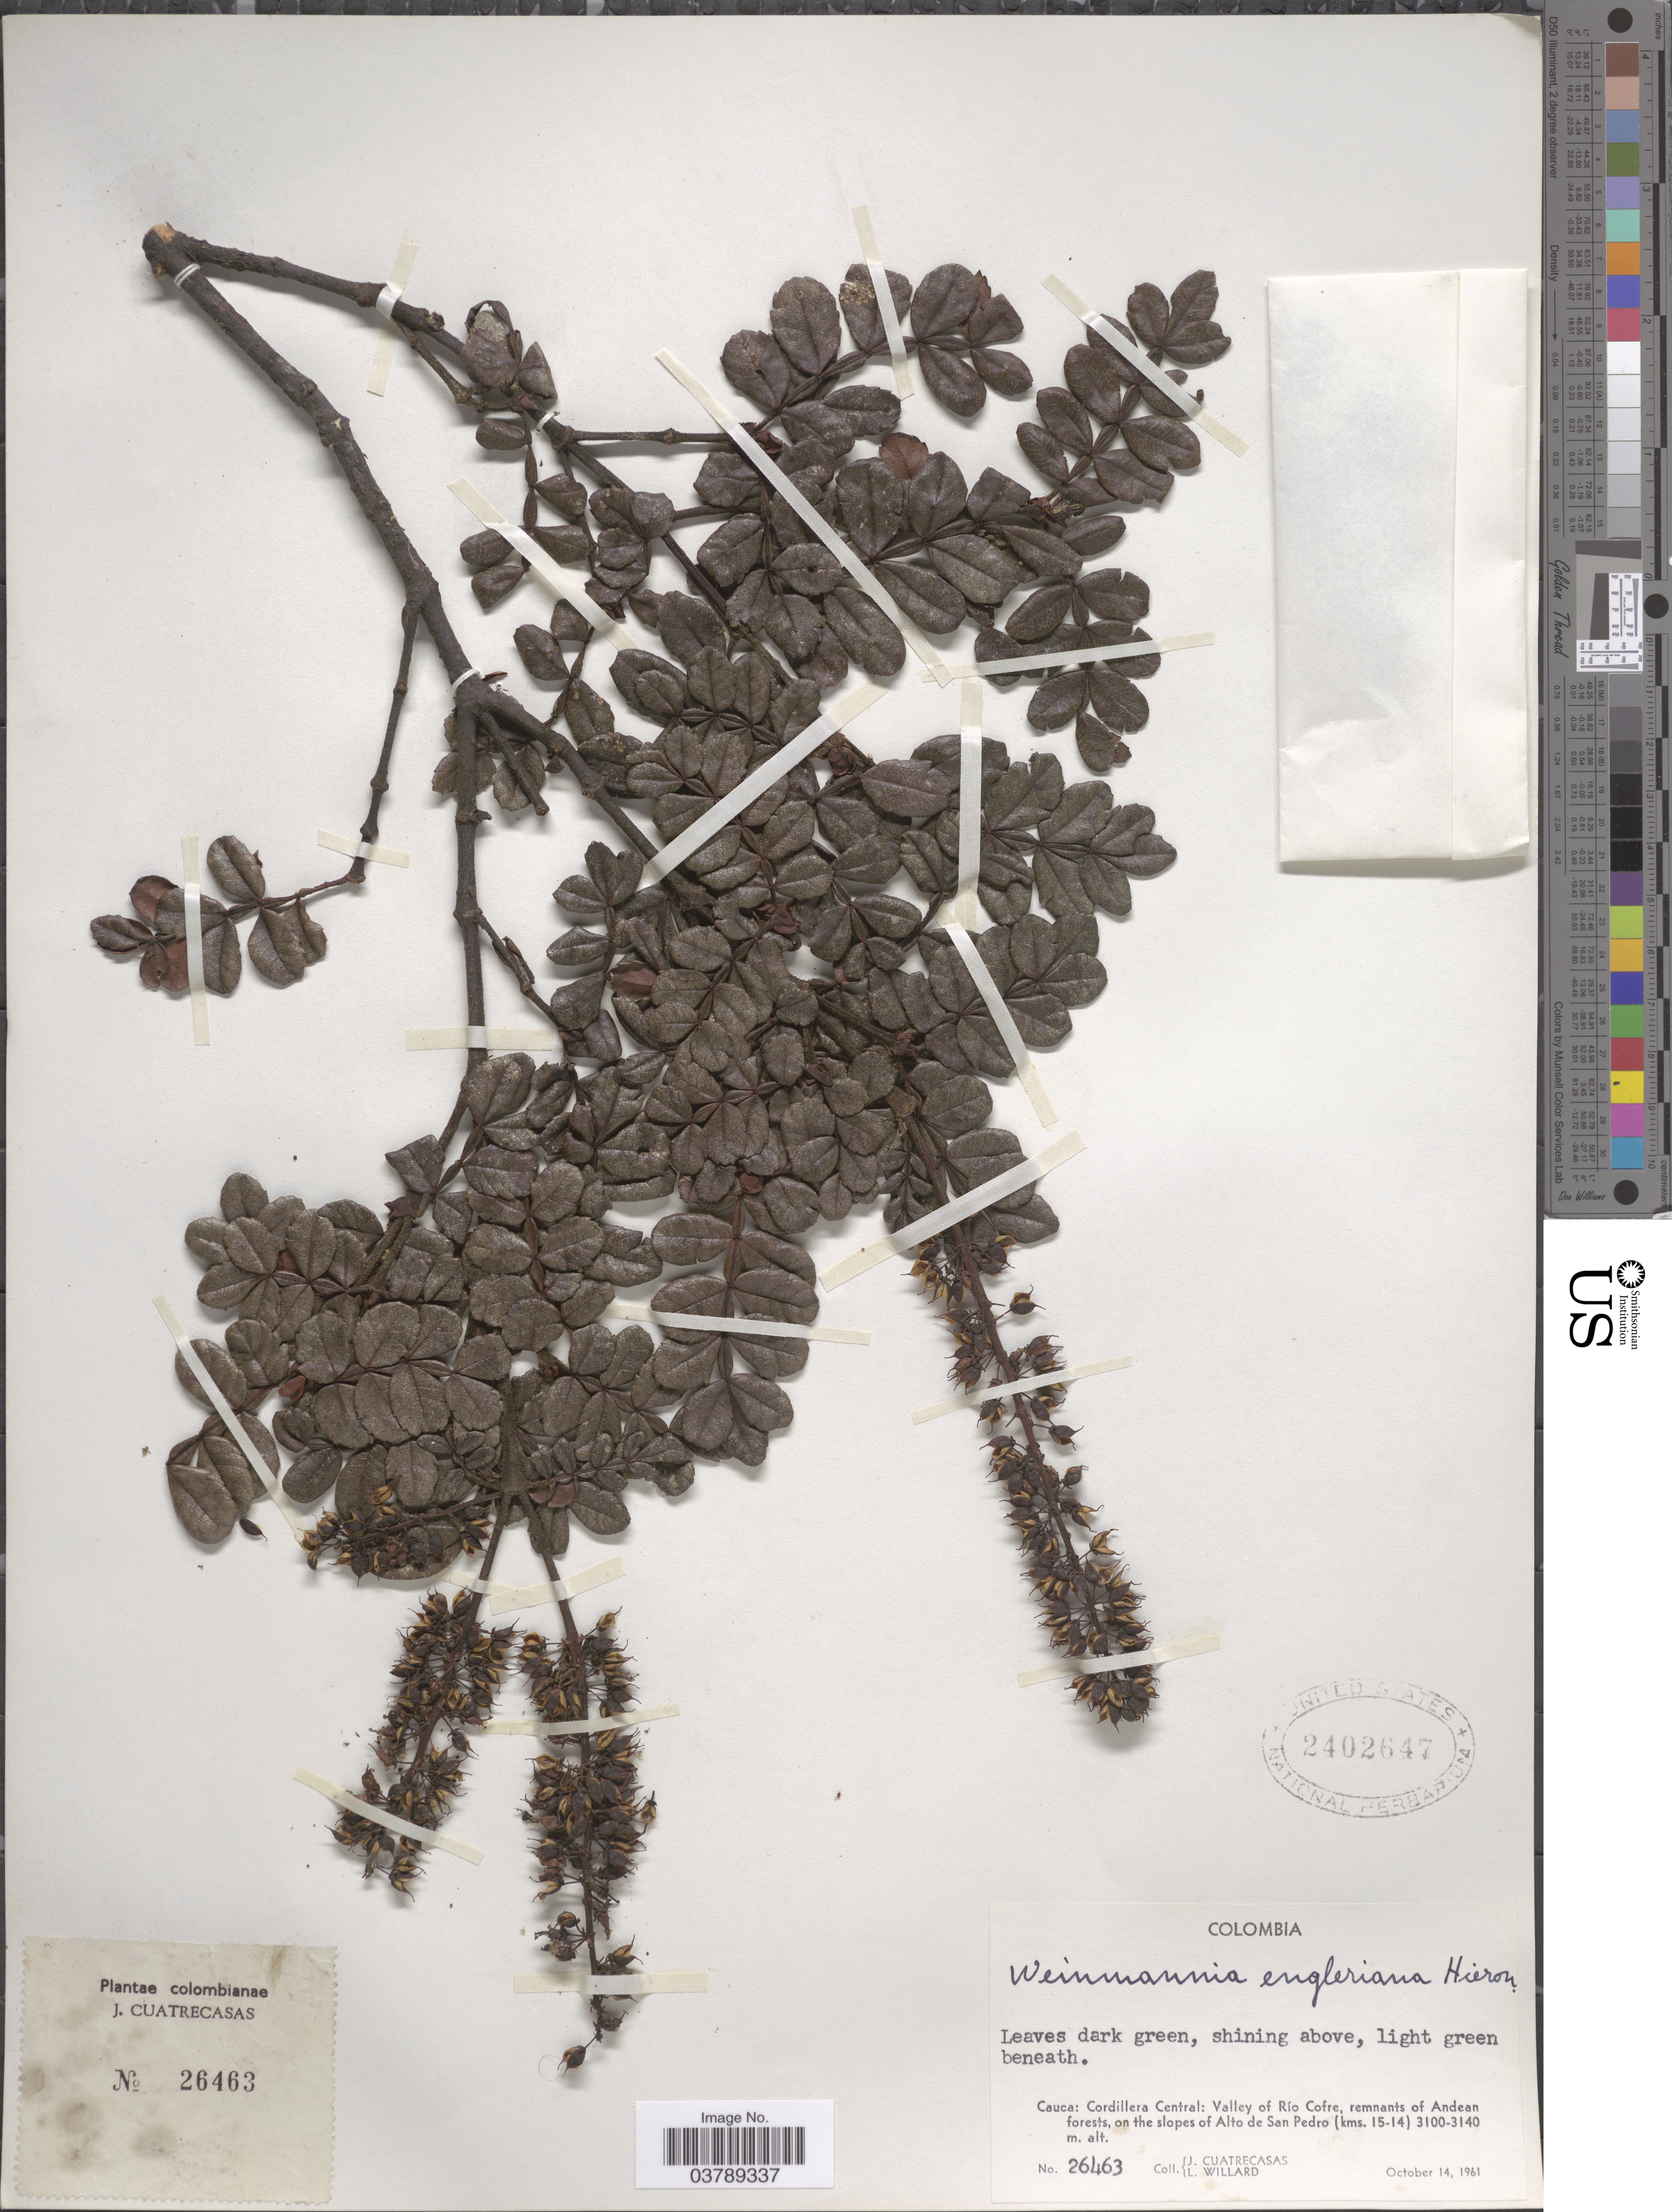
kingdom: Plantae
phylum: Tracheophyta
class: Magnoliopsida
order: Oxalidales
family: Cunoniaceae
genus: Weinmannia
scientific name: Weinmannia mariquitae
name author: Szyszyl.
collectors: J. Cuatrecasas & L. Willard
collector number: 26463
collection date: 1961-10-14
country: Colombia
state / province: Cauca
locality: Cordillera Central: Valley of Río Cofre, remnants of Andean forests, on the slopes of Alto de San Pedro (kms. 15-14).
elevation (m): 3100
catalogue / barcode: US 2402647